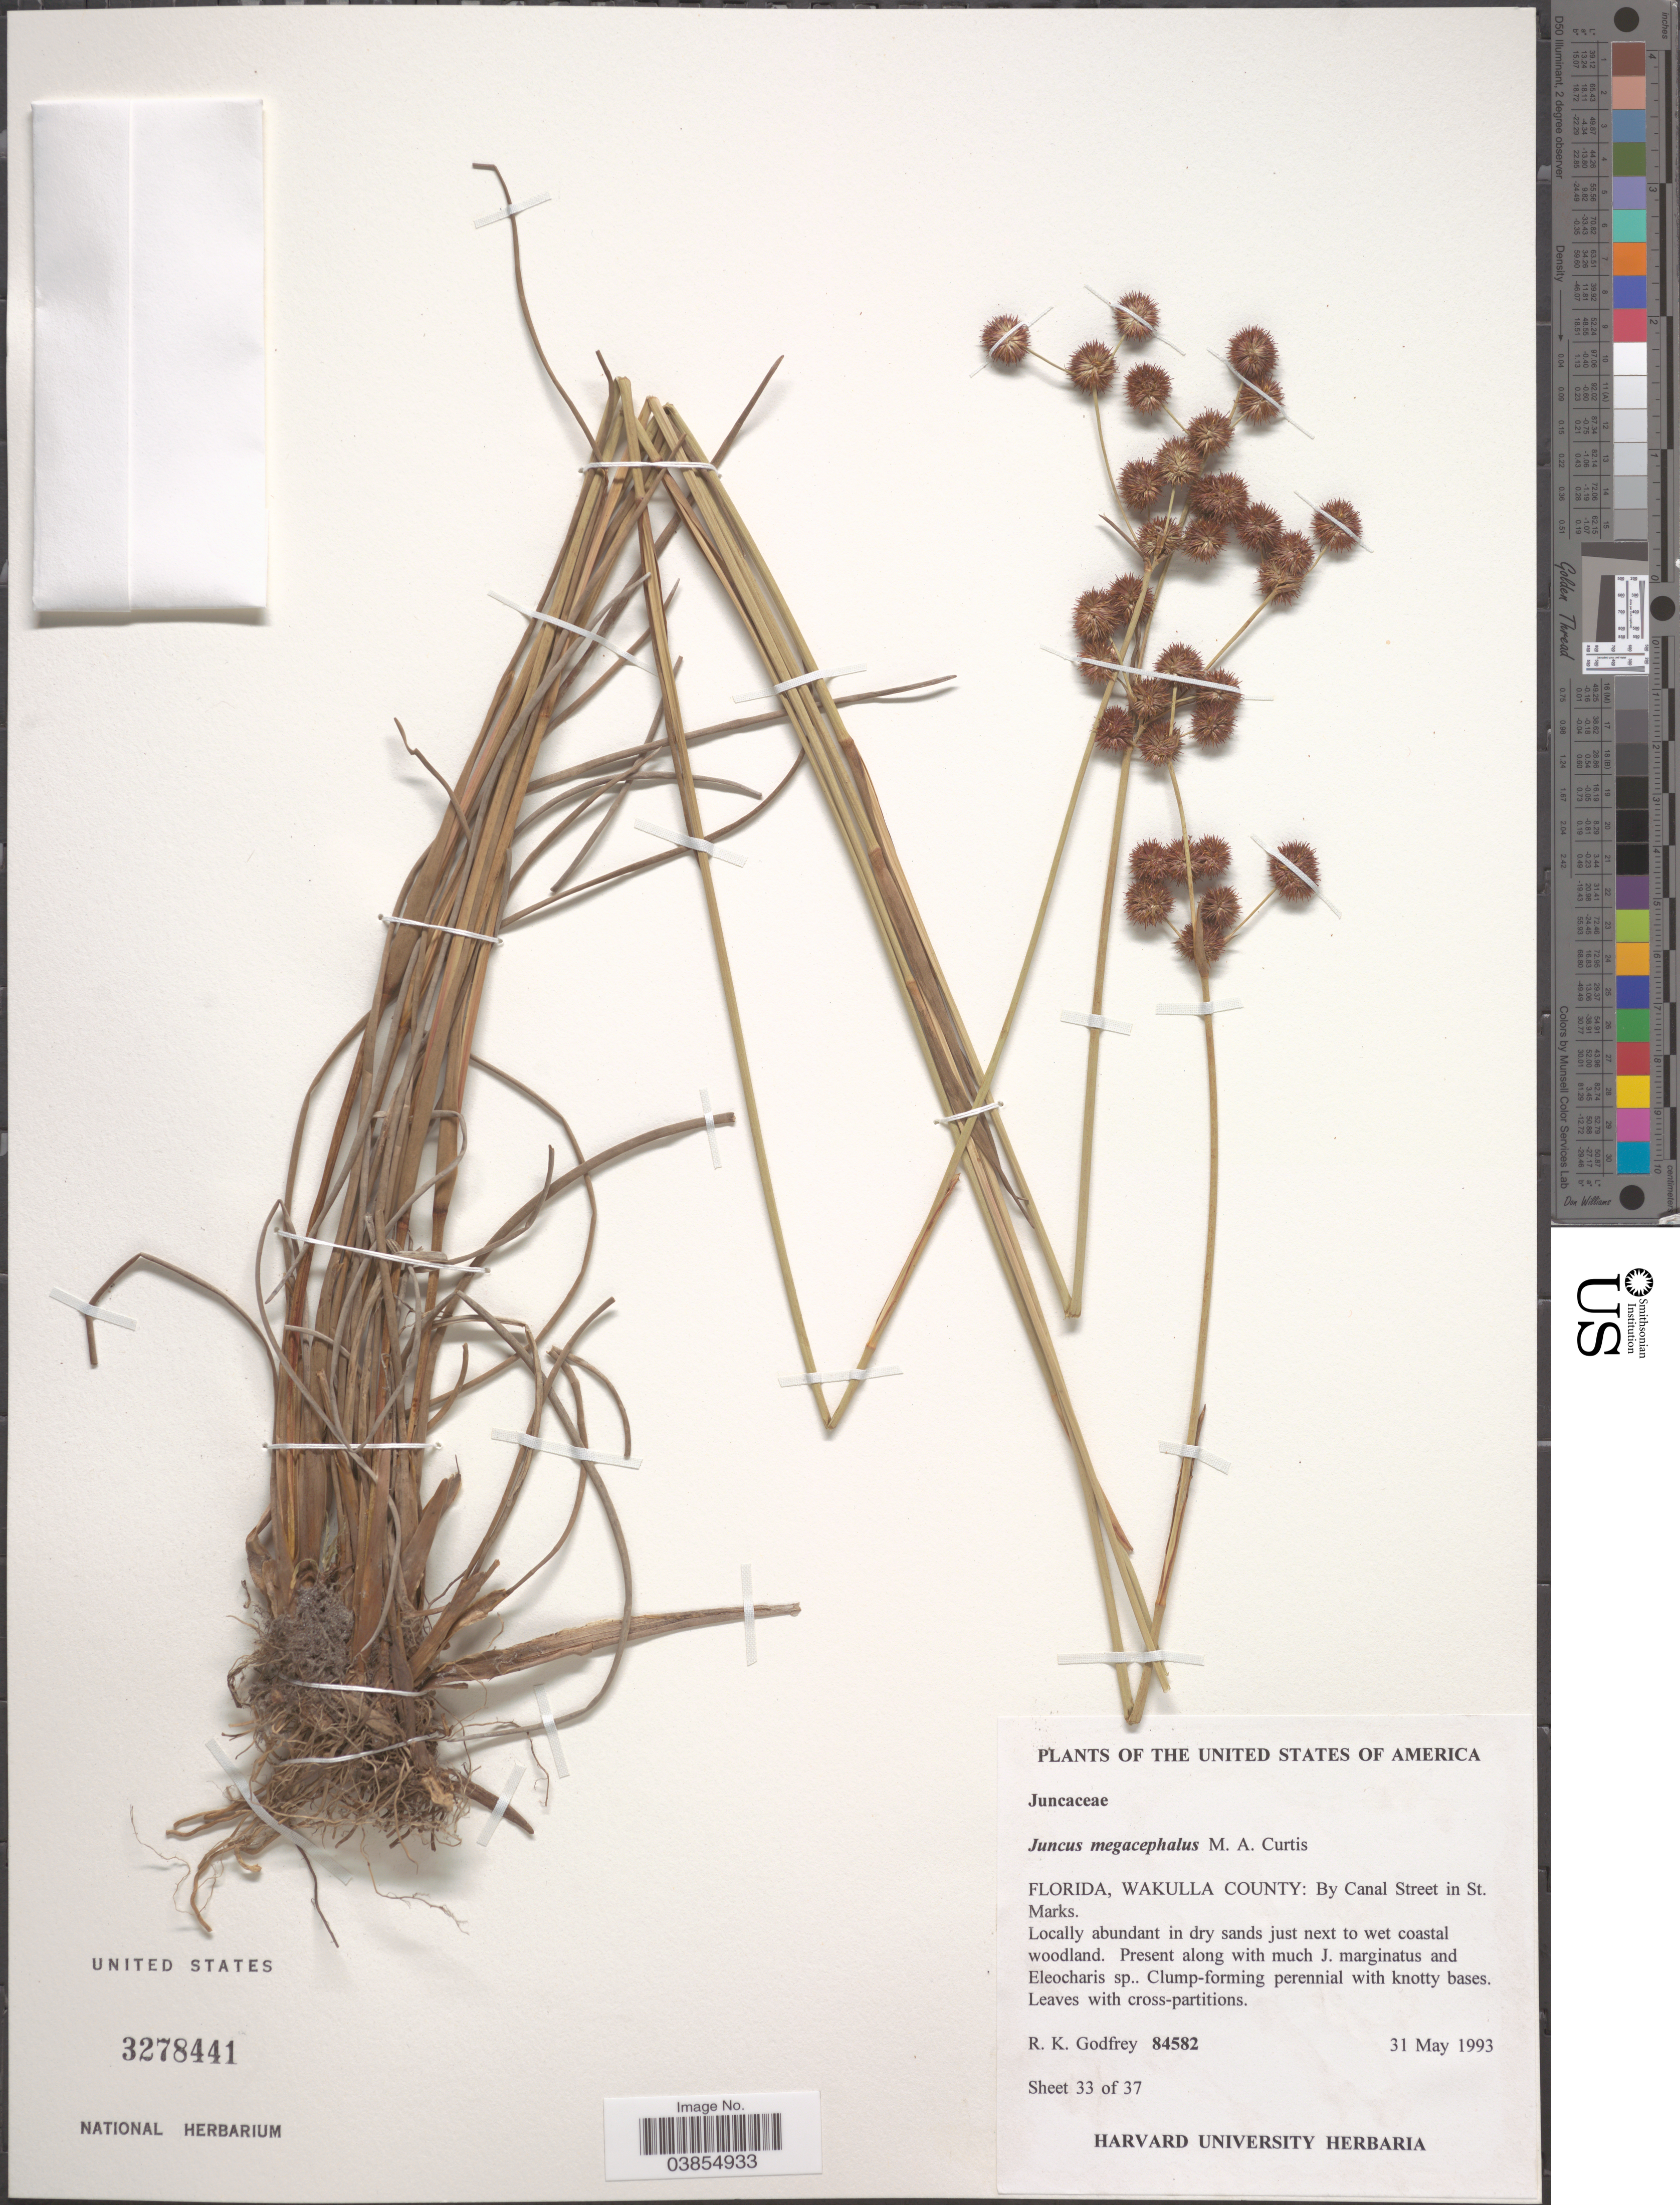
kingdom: Plantae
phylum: Tracheophyta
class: Liliopsida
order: Poales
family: Juncaceae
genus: Juncus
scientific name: Juncus megacephalus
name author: M.A. Curtis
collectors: R. K. Godfrey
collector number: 84582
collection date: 1993-05-31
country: United States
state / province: Florida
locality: Wakulla County: By Canal Street in St. Marks. In dry sands just next to wet coastal woodland.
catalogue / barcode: US 3278441